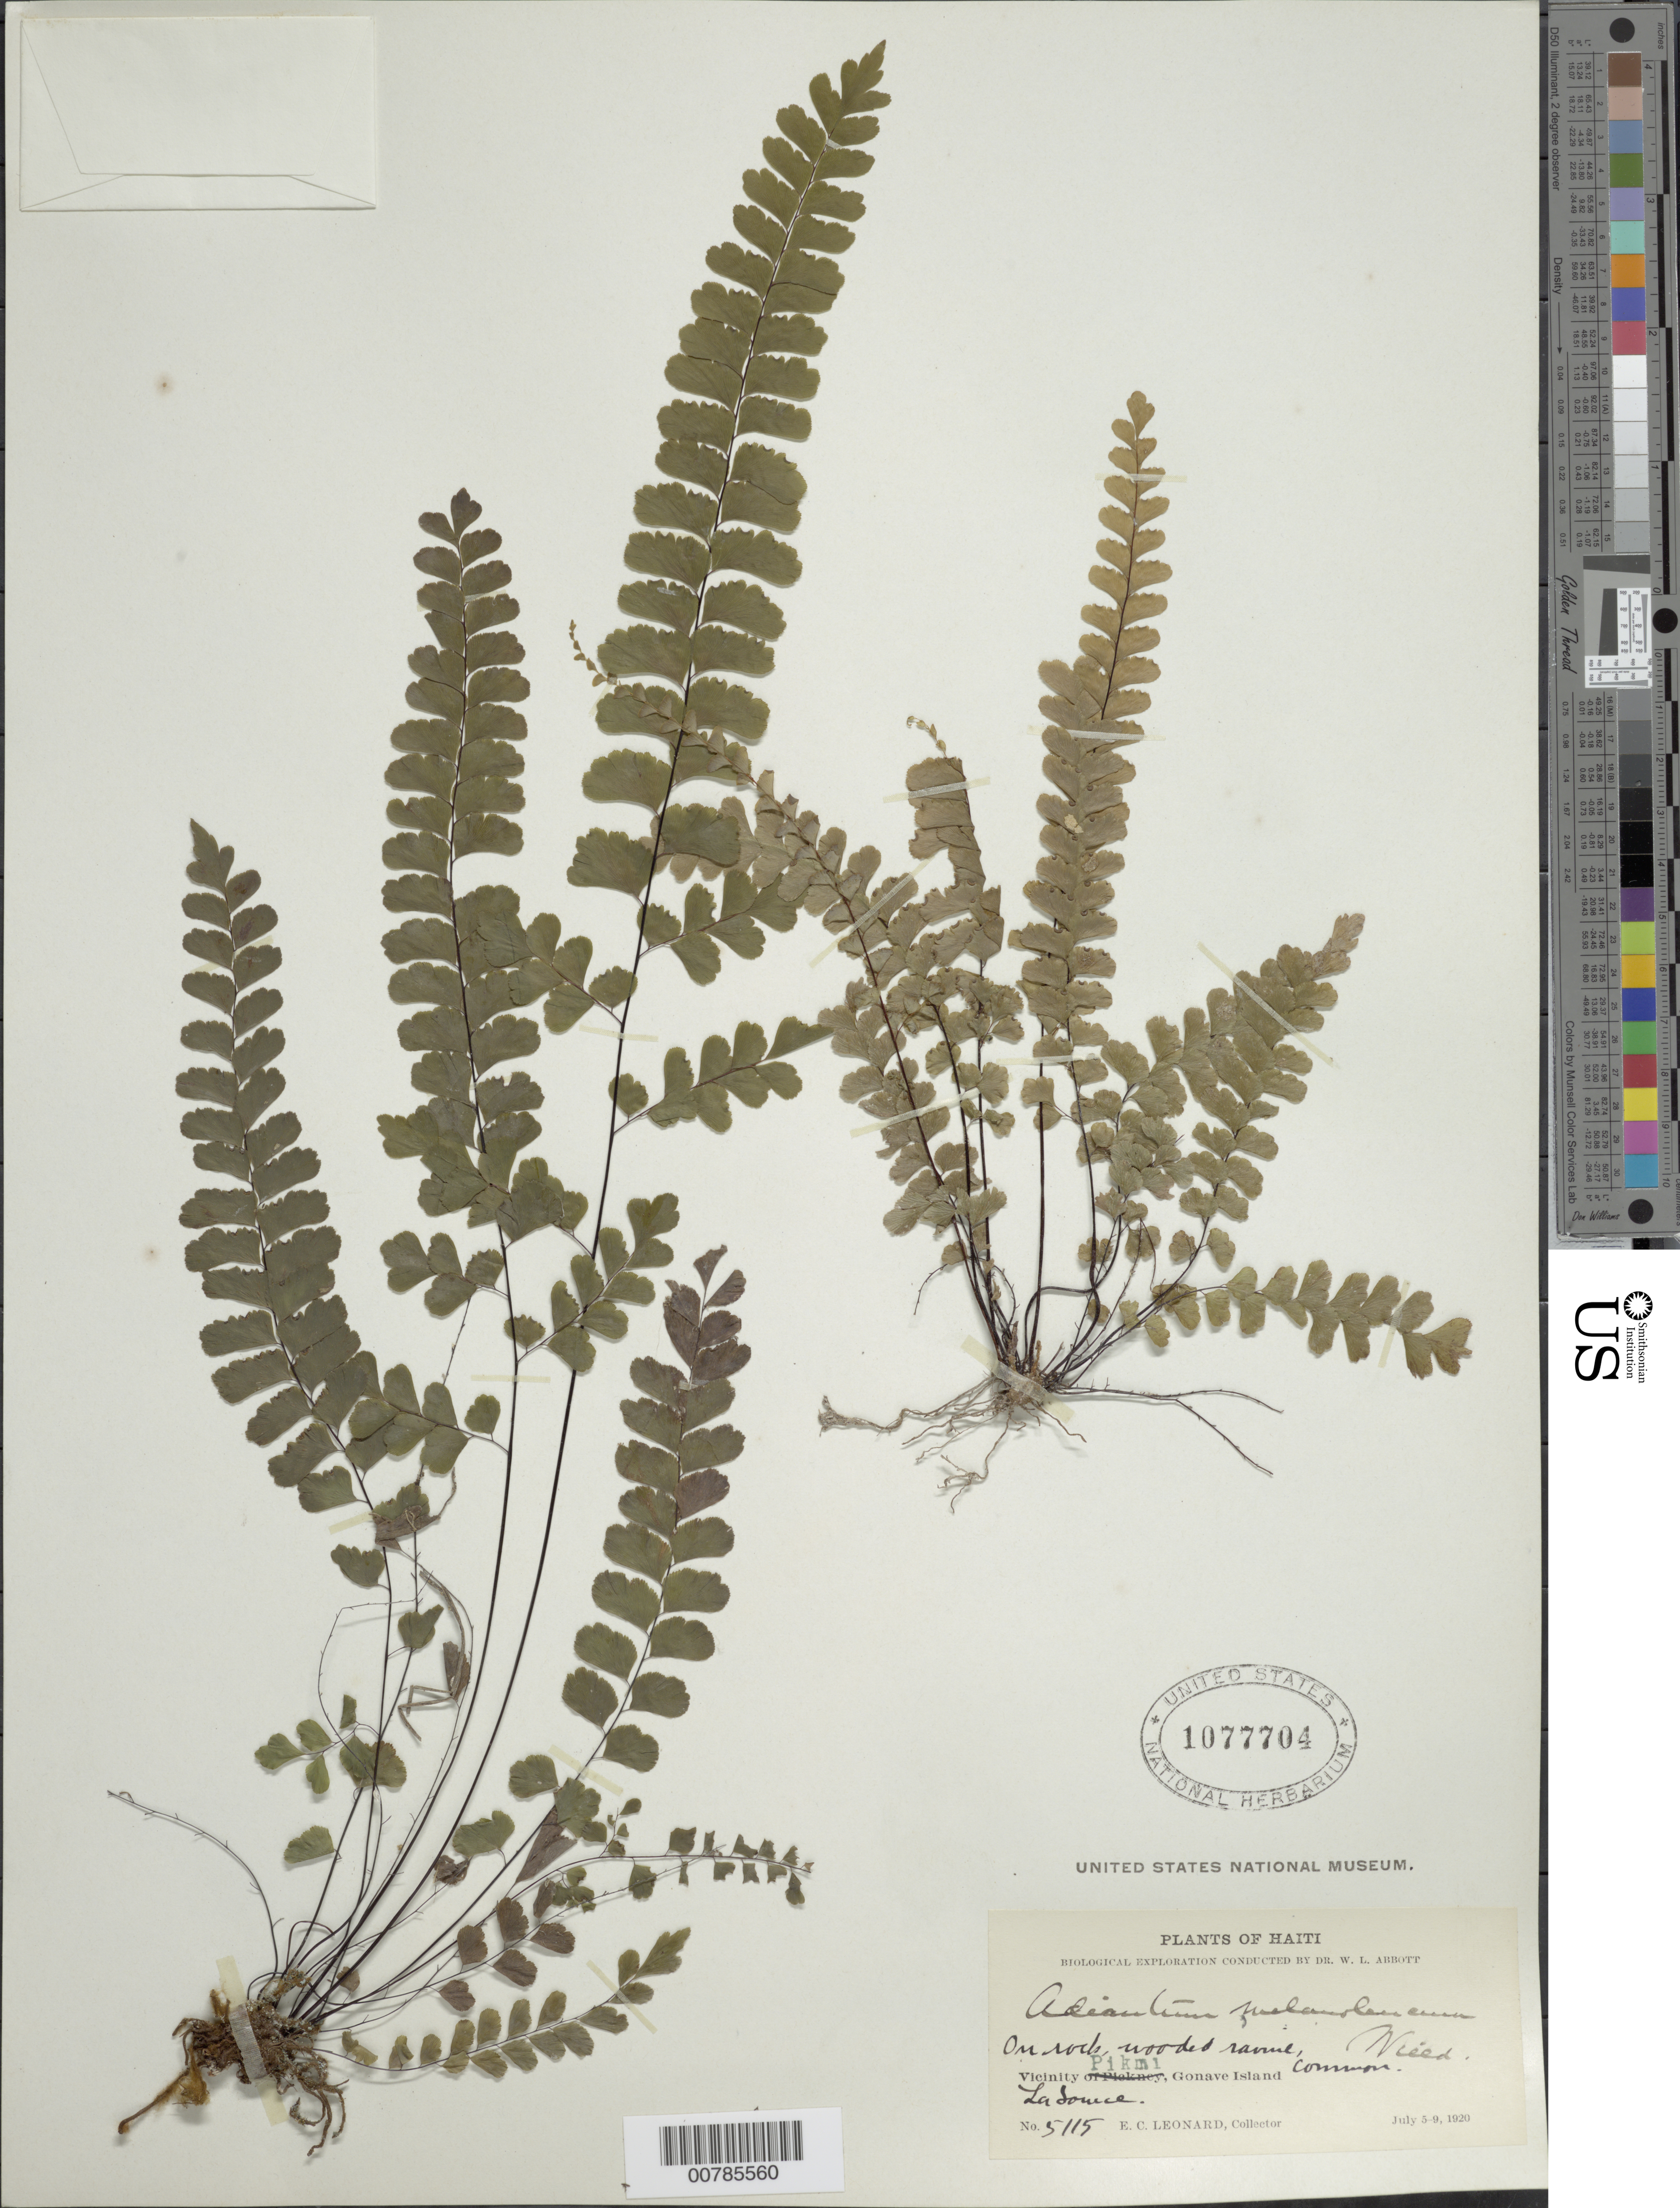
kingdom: Plantae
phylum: Tracheophyta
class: Polypodiopsida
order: Polypodiales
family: Pteridaceae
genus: Adiantum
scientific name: Adiantum melanoleucum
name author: Willd.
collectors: E. C. Leonard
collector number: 5115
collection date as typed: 05 Jul 1920 to 09 Jul 1920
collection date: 1920-07-05/1920-07-09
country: Haiti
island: Hispaniola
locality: Pikmi, Gonave Island, La Source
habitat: On rock, wooded ravine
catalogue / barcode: US 1077704